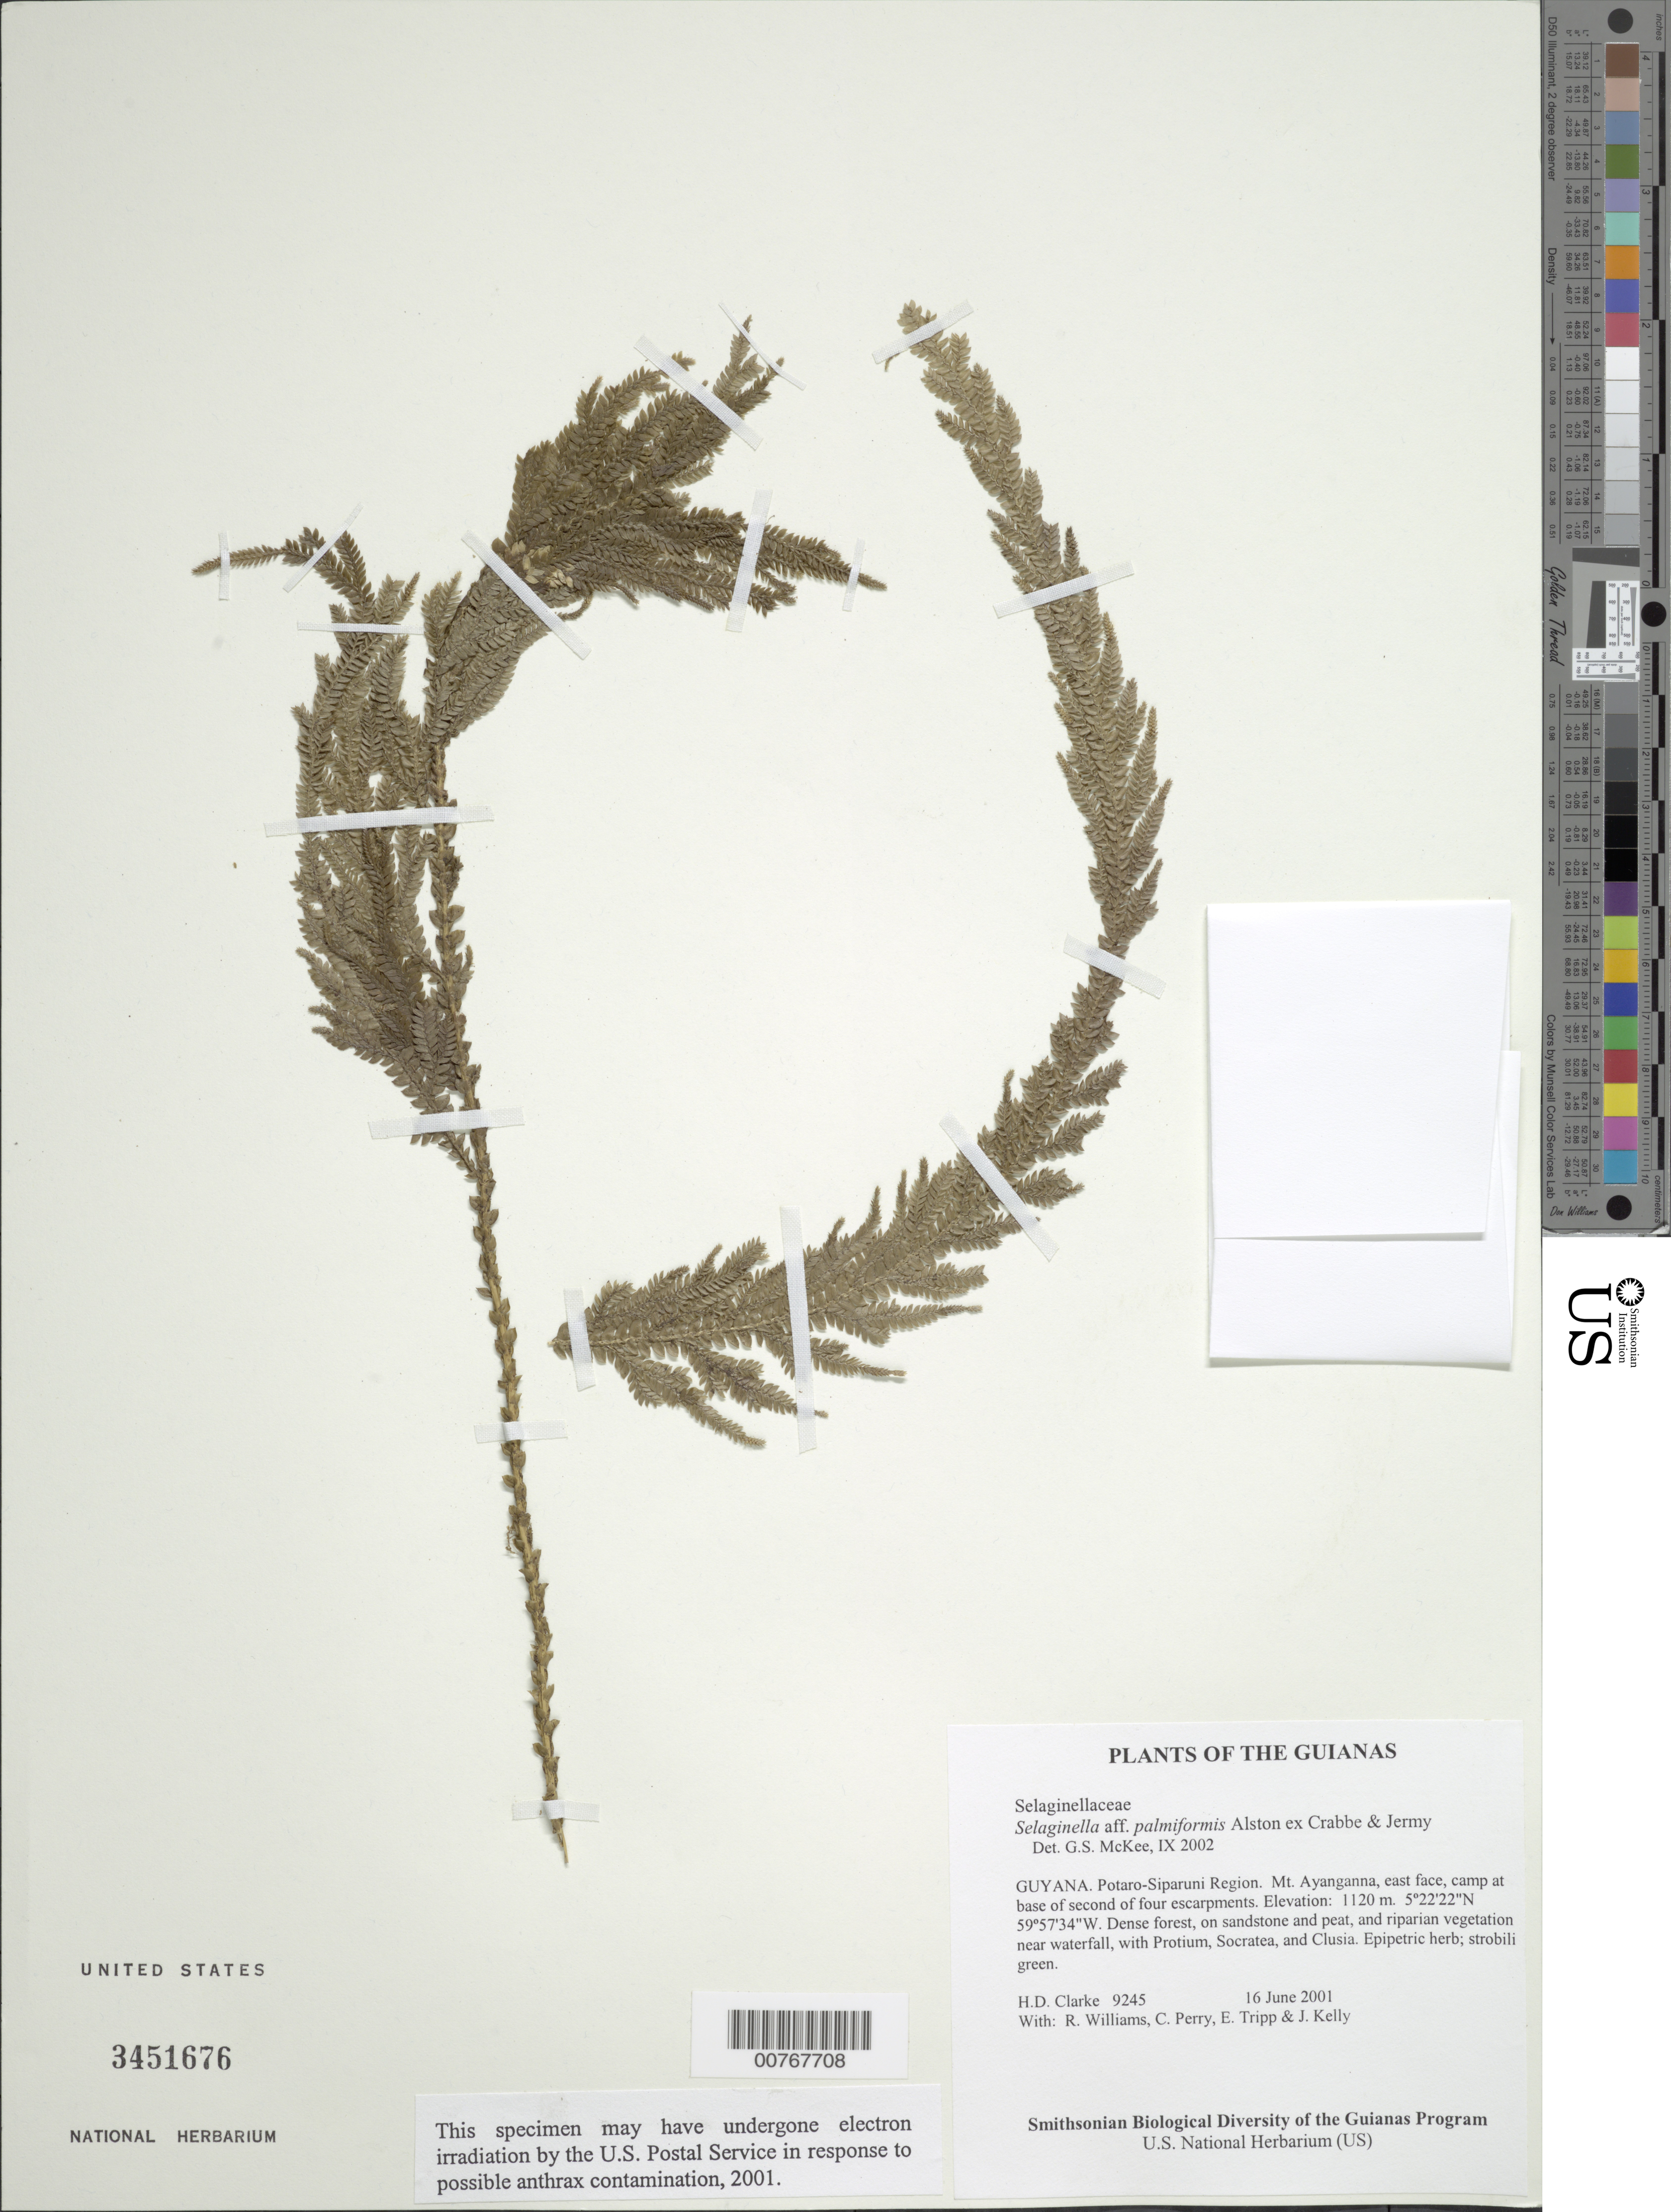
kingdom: Plantae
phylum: Tracheophyta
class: Lycopodiopsida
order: Selaginellales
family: Selaginellaceae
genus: Selaginella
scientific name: Selaginella palmiformis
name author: Alston ex Crabbe & Jermy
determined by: McKee, G. S., (US), NMNH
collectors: H. D. Clarke, R. Williams, C. Perry, E. Tripp & J. Kelly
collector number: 9245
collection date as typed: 16 June 2001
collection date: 2001-06-16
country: Guyana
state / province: Potaro-Siparuni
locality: Mt. Ayanganna, east face, camp at base of second of four escarpments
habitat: Dense forest, on sandstone and peat, and riparian vegetation near waterfall, with Protium, Socratea, and Clusia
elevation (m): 1120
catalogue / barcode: US 3451676